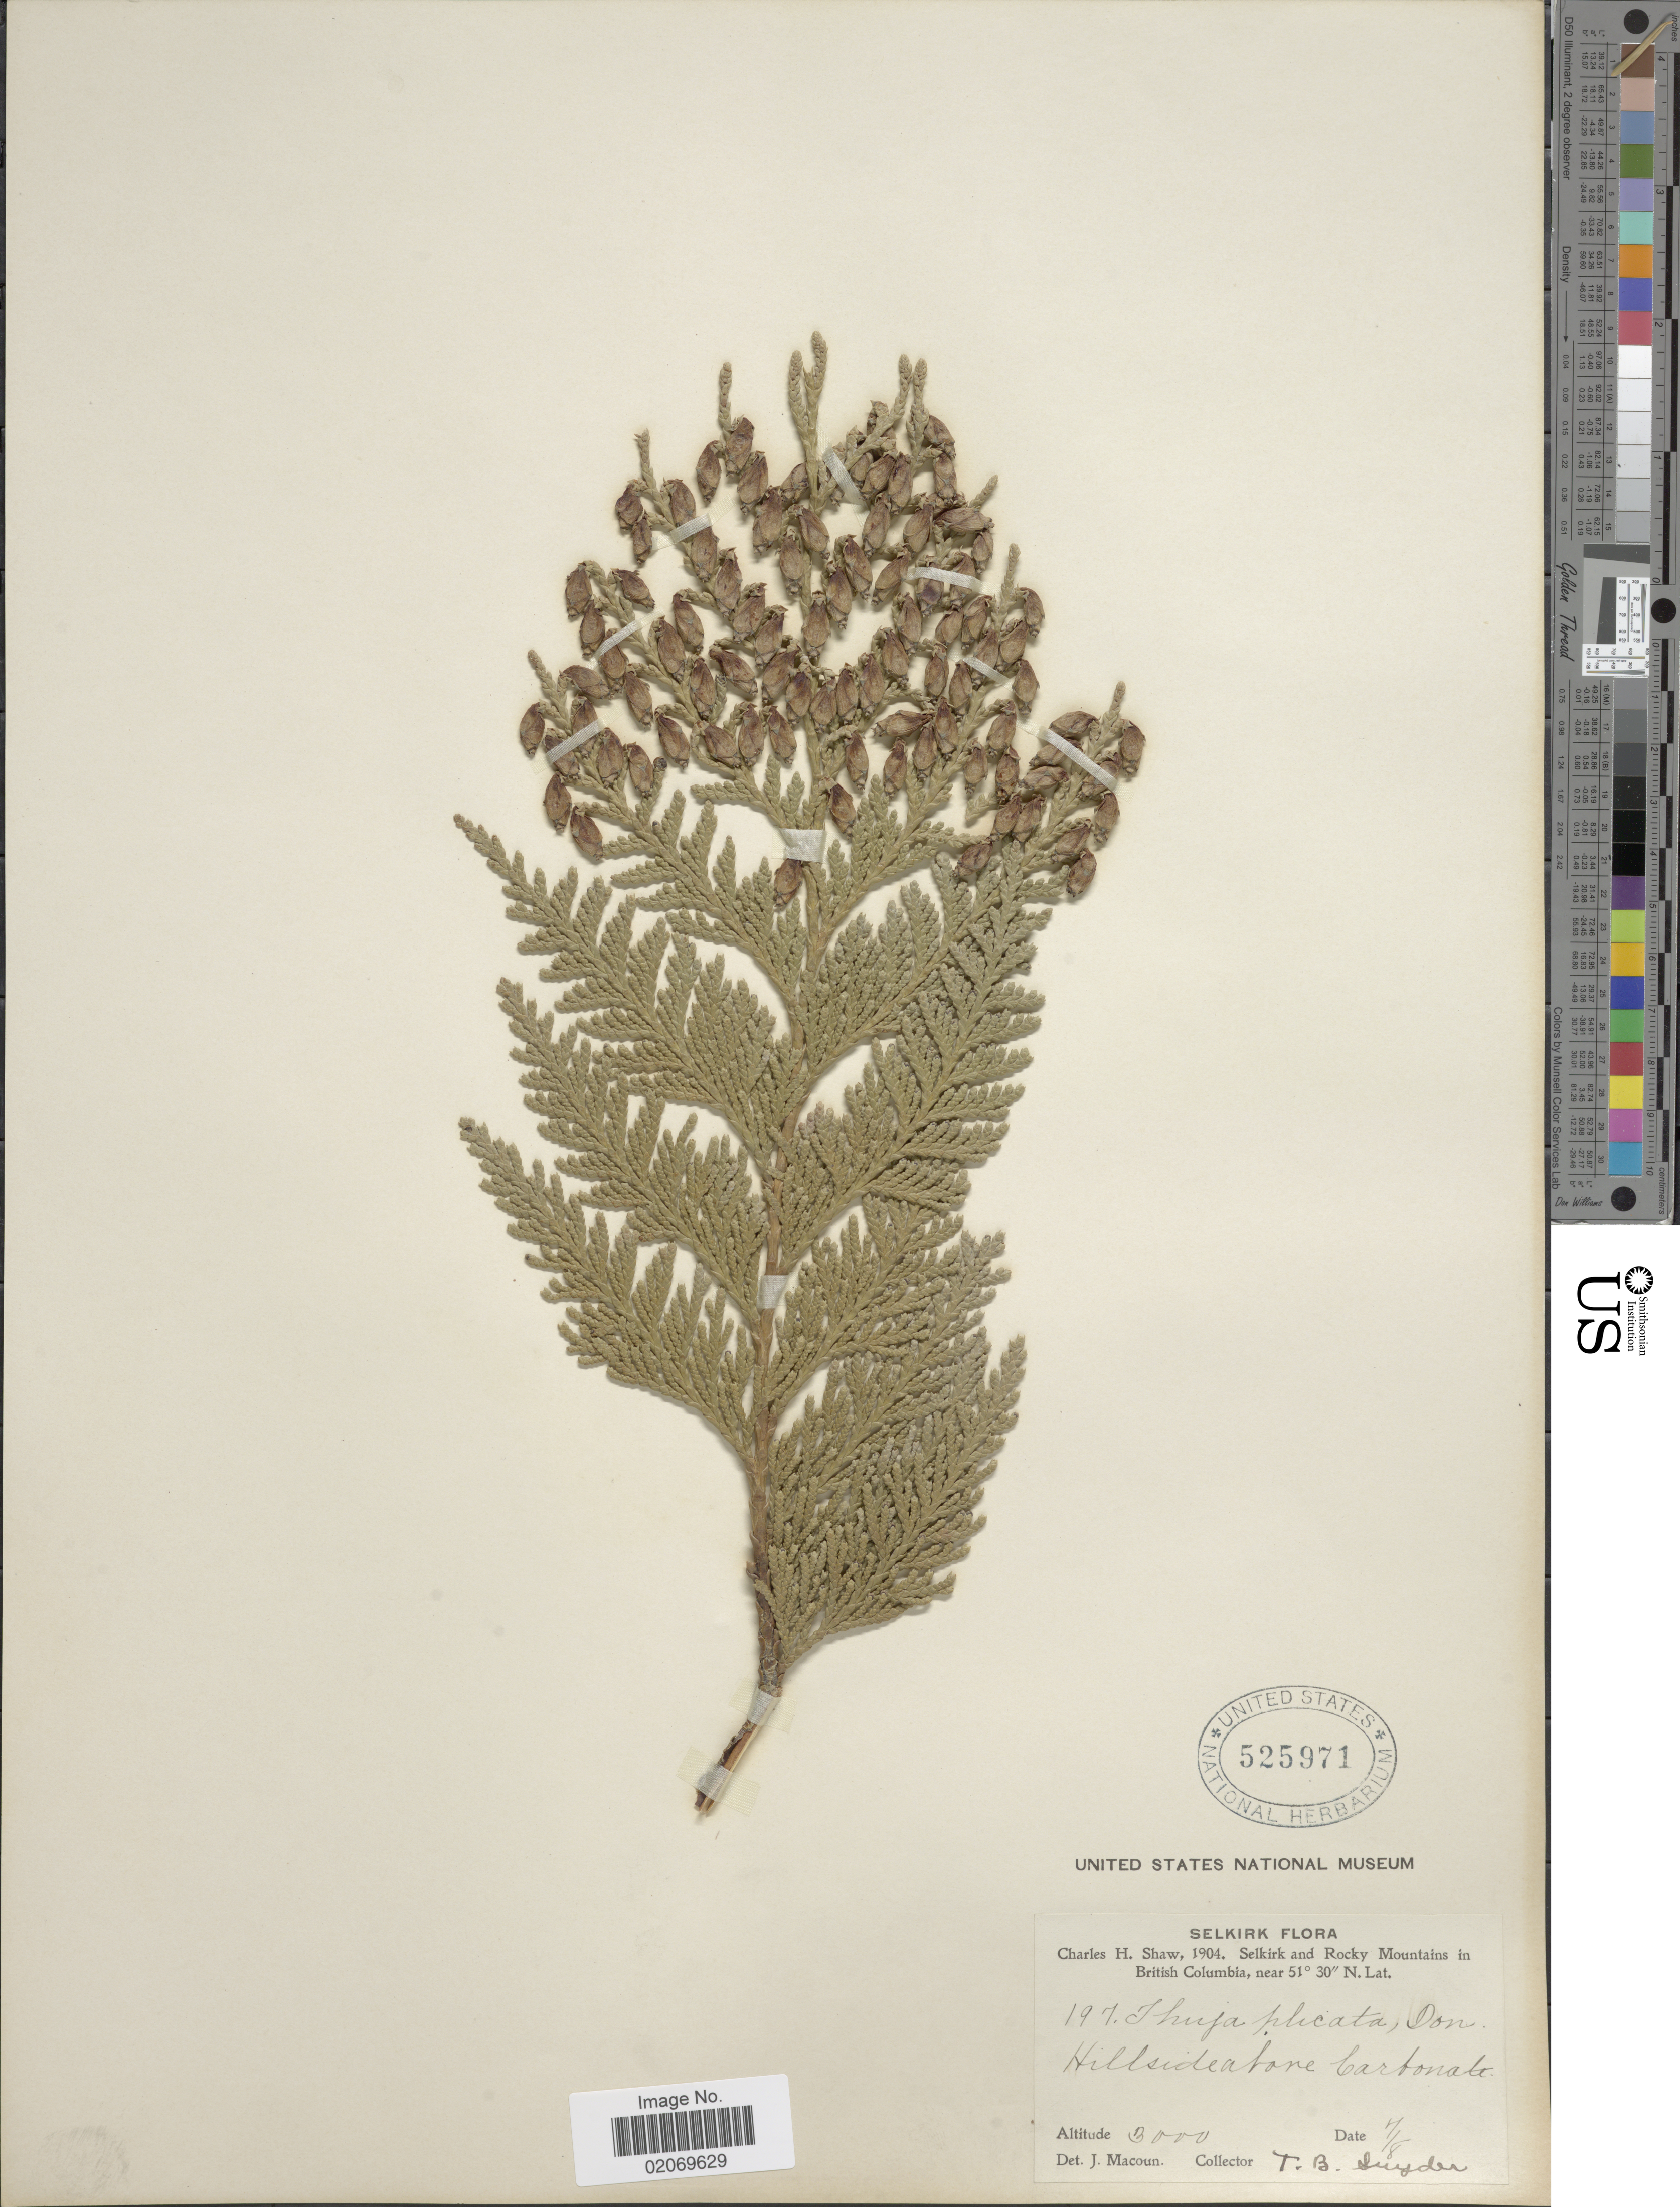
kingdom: Plantae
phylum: Tracheophyta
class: Pinopsida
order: Pinales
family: Cupressaceae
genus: Thuja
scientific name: Thuja plicata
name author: Donn & D. Don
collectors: T. Snyder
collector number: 197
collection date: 1904-07-08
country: Canada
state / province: British Columbia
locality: Selkirk and Rocky Mountains in British Columbia, Hillside above Carbonate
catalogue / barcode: US 525971